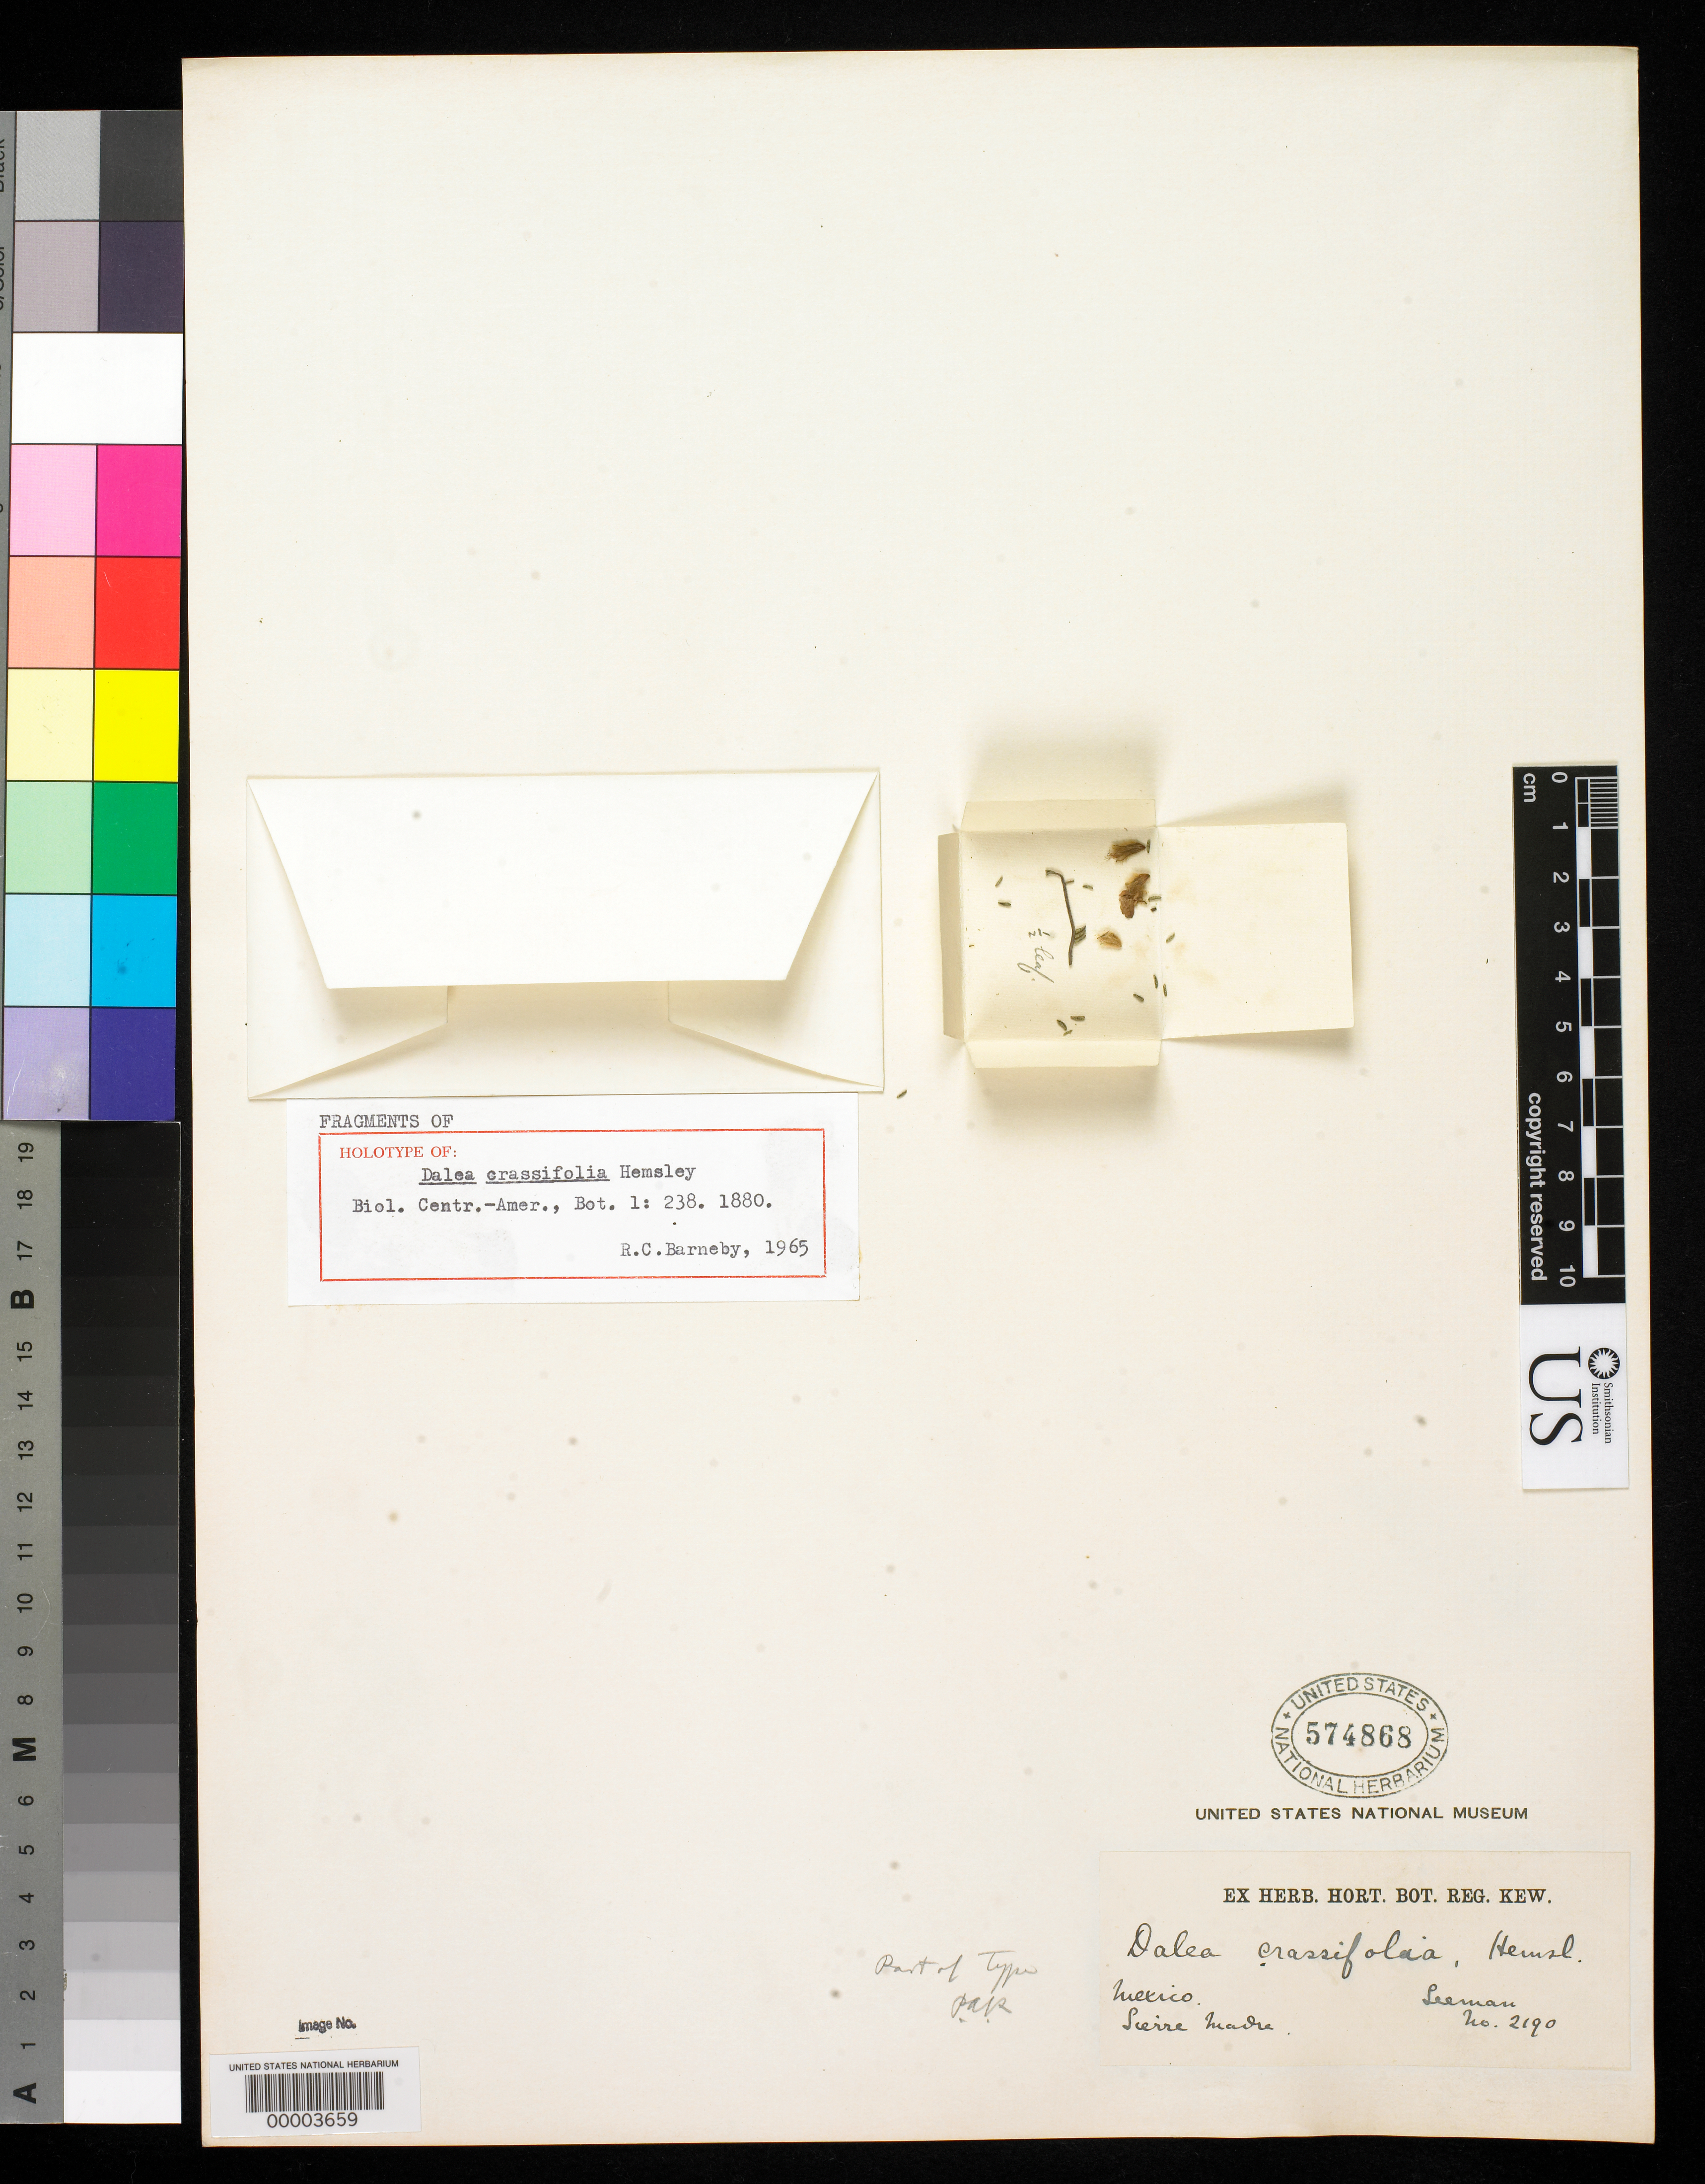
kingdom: Plantae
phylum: Tracheophyta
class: Magnoliopsida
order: Fabales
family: Fabaceae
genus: Dalea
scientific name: Dalea crassifolia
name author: Hemsl.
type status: Holotype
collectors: B. C. Seemann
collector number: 2190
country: Mexico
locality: Sierre Madre.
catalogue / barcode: US 574868